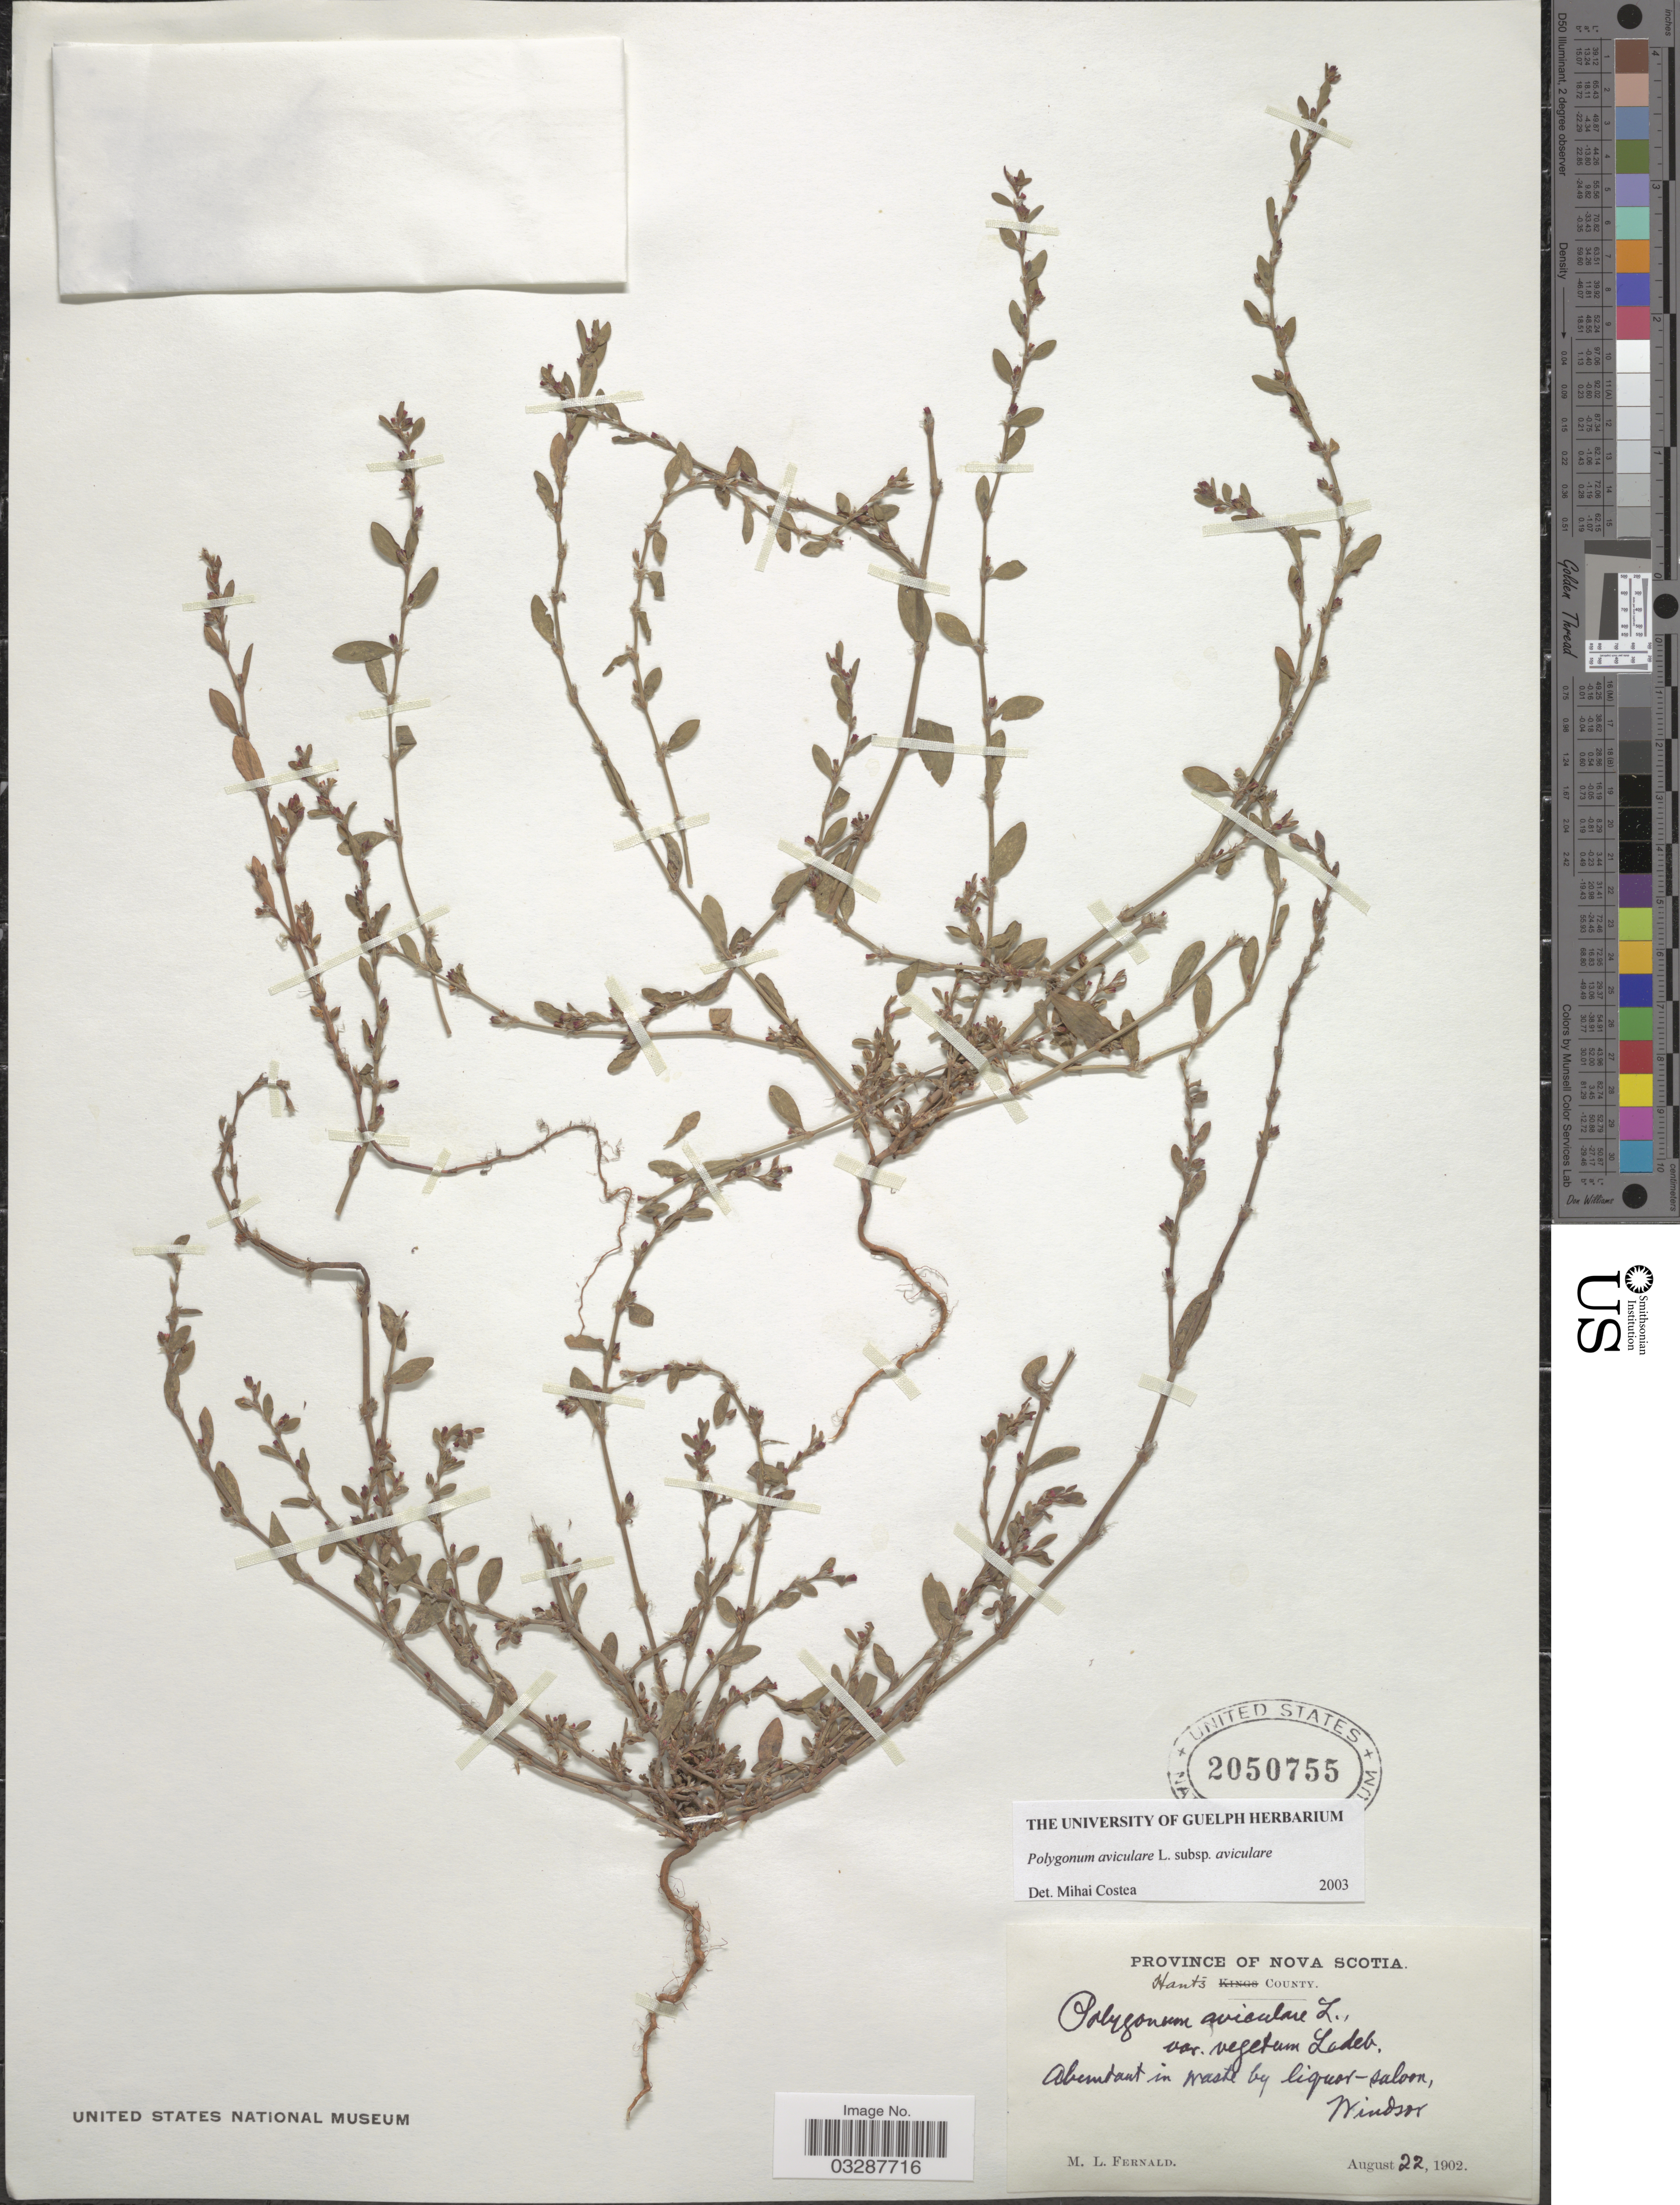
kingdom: Plantae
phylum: Tracheophyta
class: Magnoliopsida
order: Caryophyllales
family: Polygonaceae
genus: Polygonum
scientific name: Polygonum aviculare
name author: L.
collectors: M. L. Fernald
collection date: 1902-08-22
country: Canada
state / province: Nova Scotia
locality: Hants County. Abundant in waste by liquor-saloon, Windsor.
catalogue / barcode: US 2050755